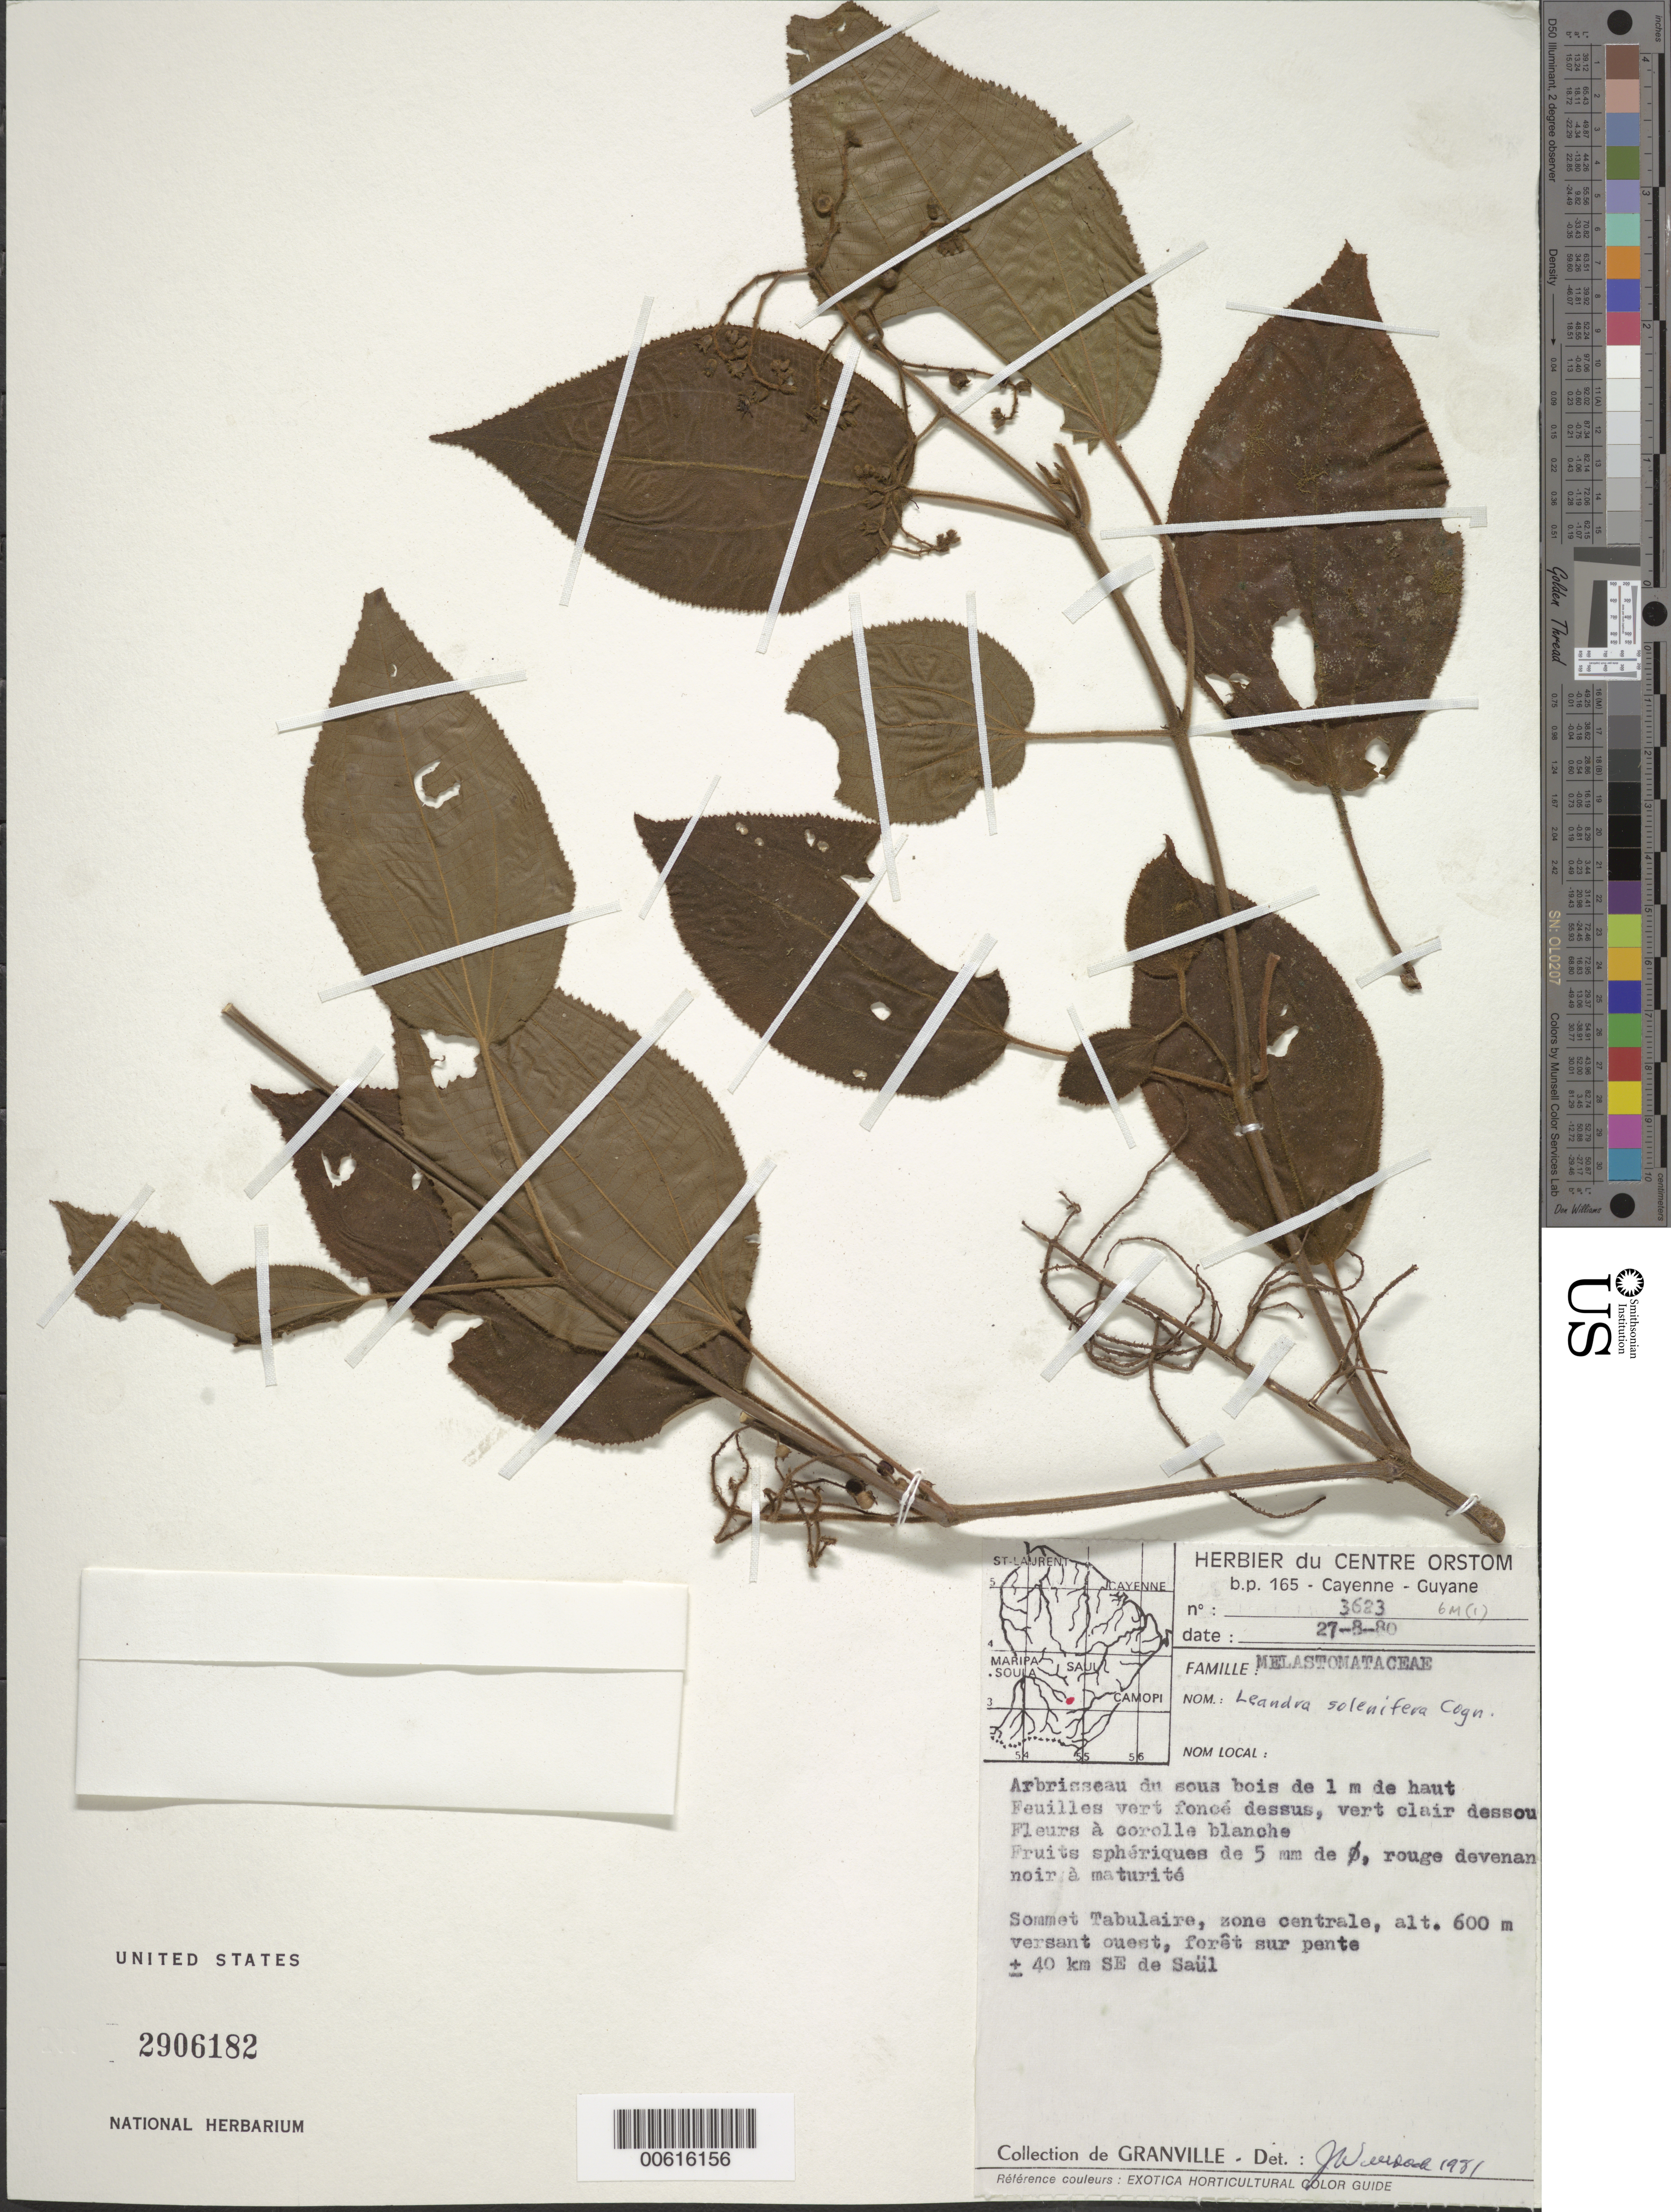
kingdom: Plantae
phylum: Tracheophyta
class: Magnoliopsida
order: Myrtales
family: Melastomataceae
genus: Leandra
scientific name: Leandra solenifera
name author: Cogn.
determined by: Wurdack, John J., (US), US (UNITED STATES)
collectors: J.-J. de Granville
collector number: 3623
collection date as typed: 27-Aug-80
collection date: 1980-08-27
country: French Guiana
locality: Sommet Tabulaire, ±40 km SE de Saül, zone centrale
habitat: Versant ouest, foret sur pente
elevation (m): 600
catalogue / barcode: US 2906182